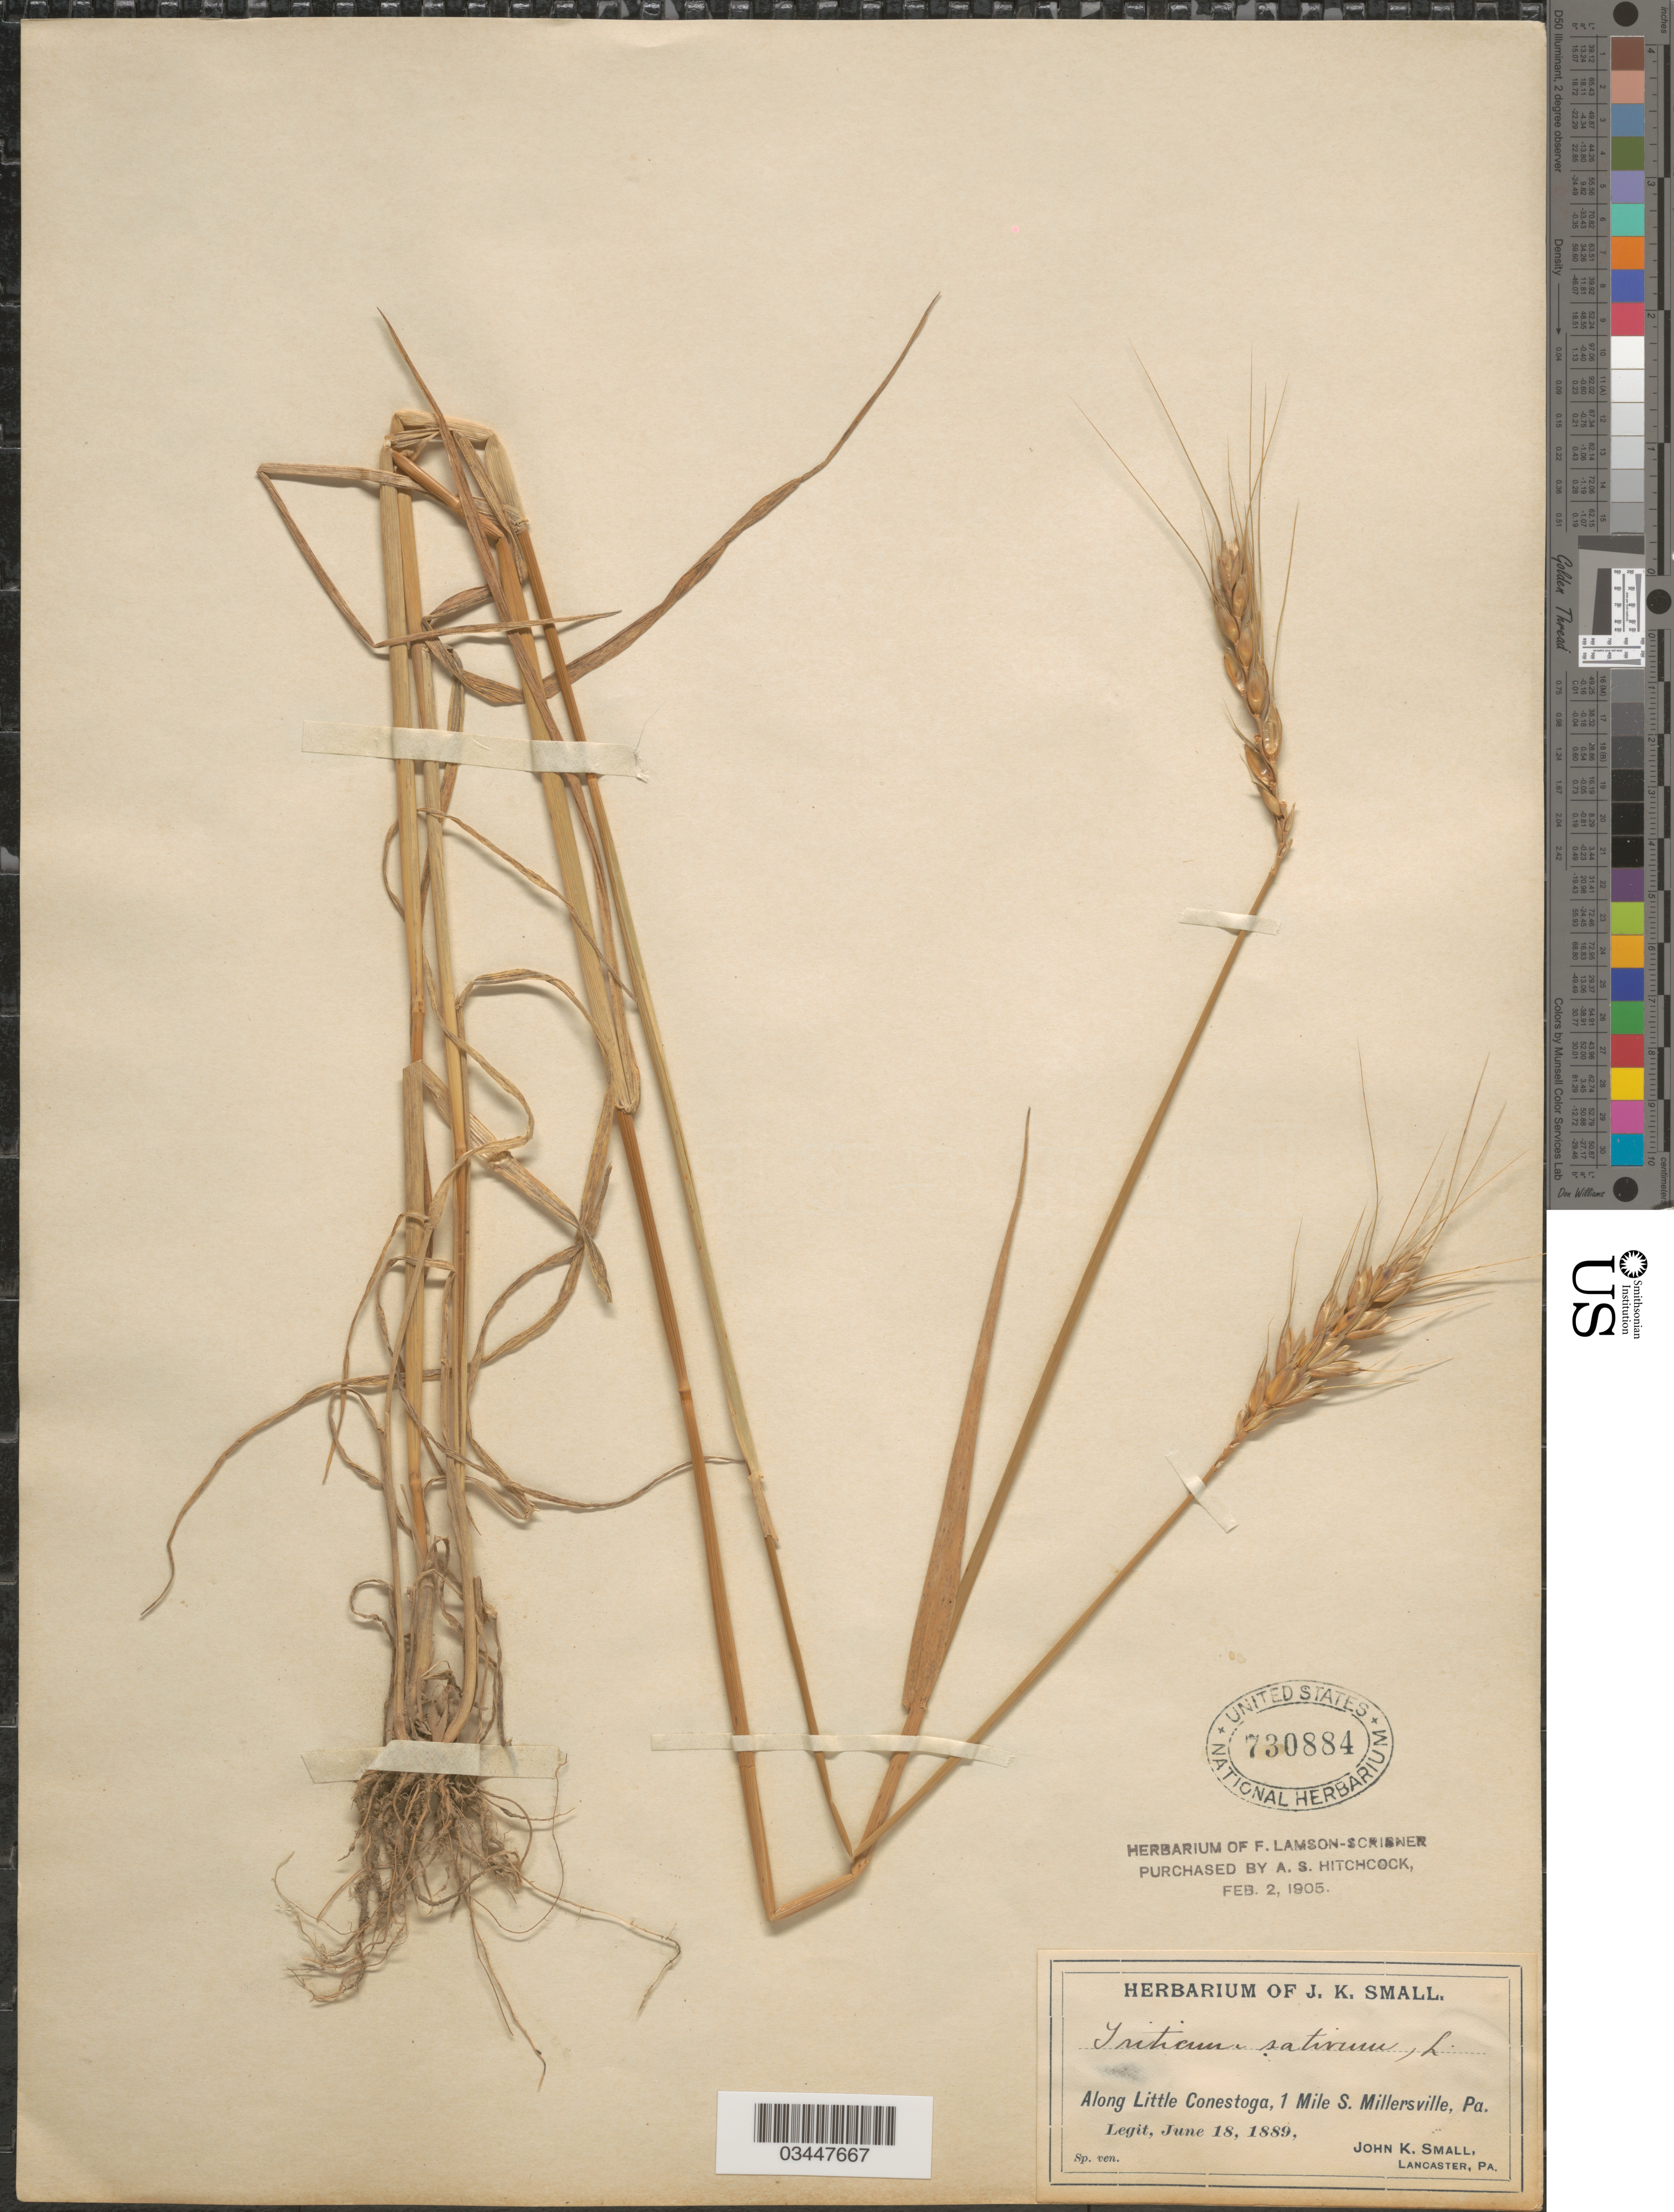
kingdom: Plantae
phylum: Tracheophyta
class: Liliopsida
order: Poales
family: Poaceae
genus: Triticum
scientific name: Triticum aestivum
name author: L.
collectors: J. K. Small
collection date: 1889-06-18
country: United States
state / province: Pennsylvania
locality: Along Little Conestoga, 1 Mile S. Millersville.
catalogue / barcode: US 730884